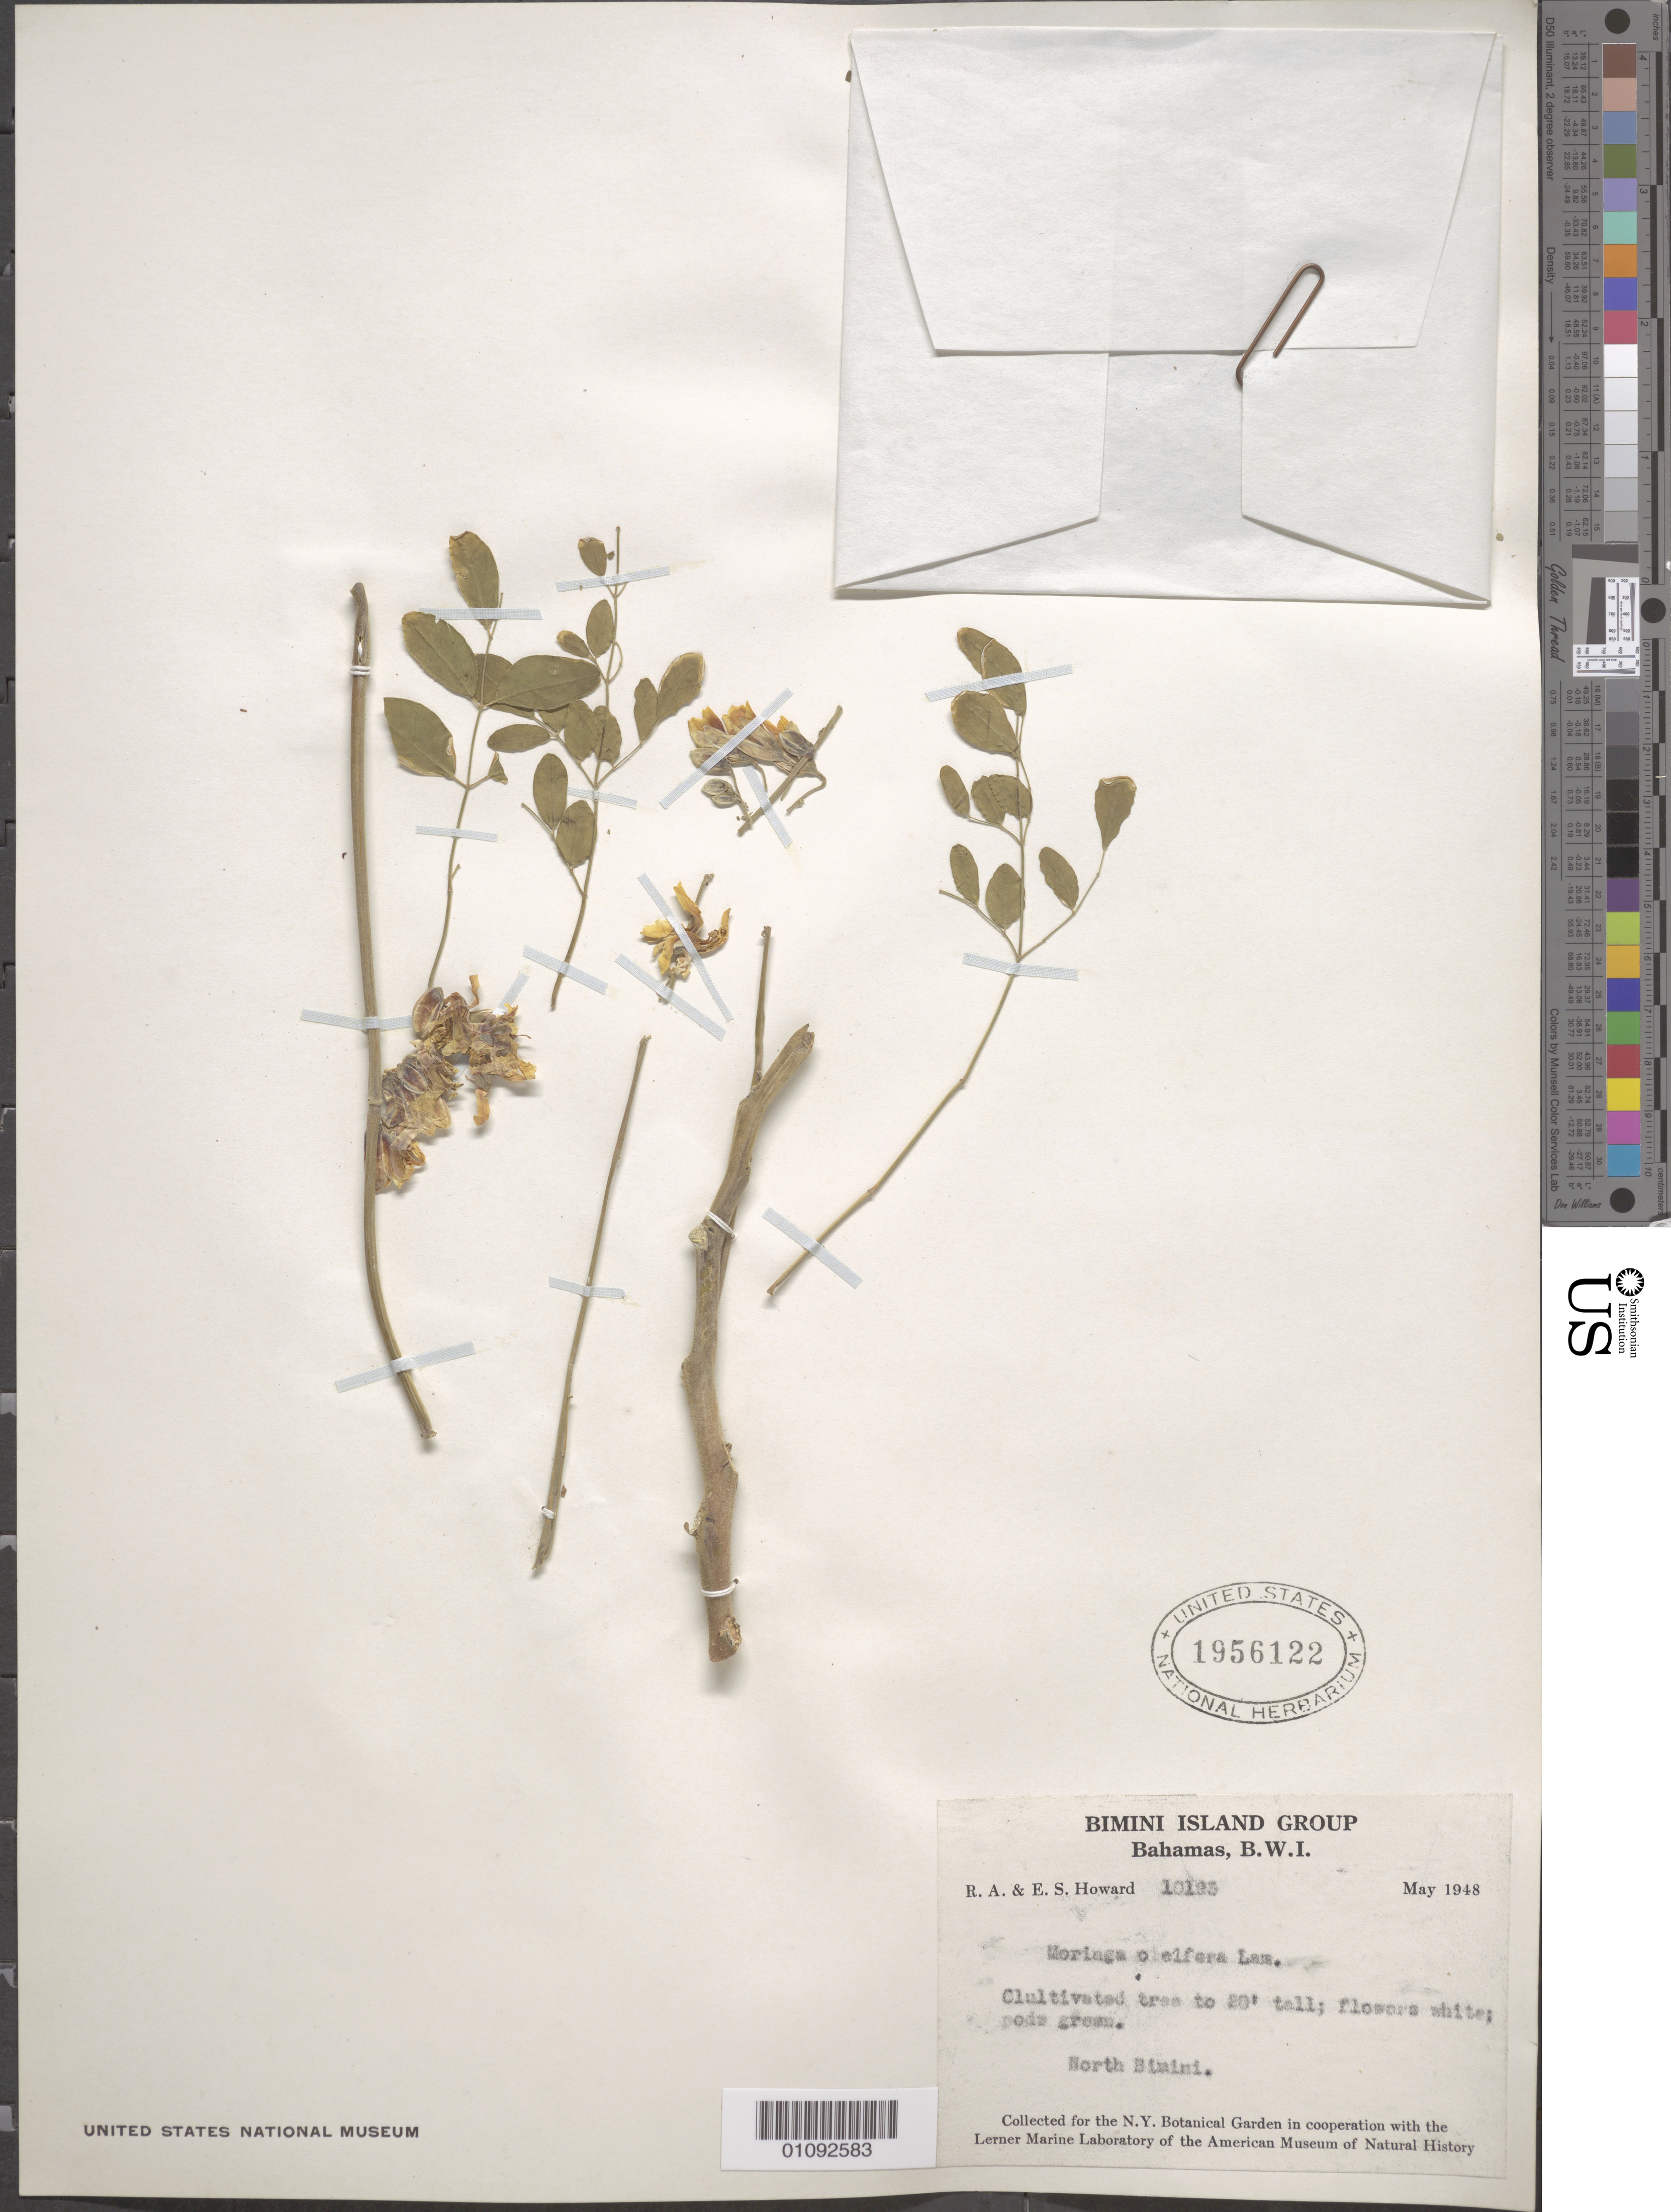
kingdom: Plantae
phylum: Tracheophyta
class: Magnoliopsida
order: Brassicales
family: Moringaceae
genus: Moringa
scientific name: Moringa oleifera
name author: Lam.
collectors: R. A. Howard & E. S. Howard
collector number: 10195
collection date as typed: May 1948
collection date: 1948-05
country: Bahamas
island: North Bimini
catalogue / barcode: US 1956122